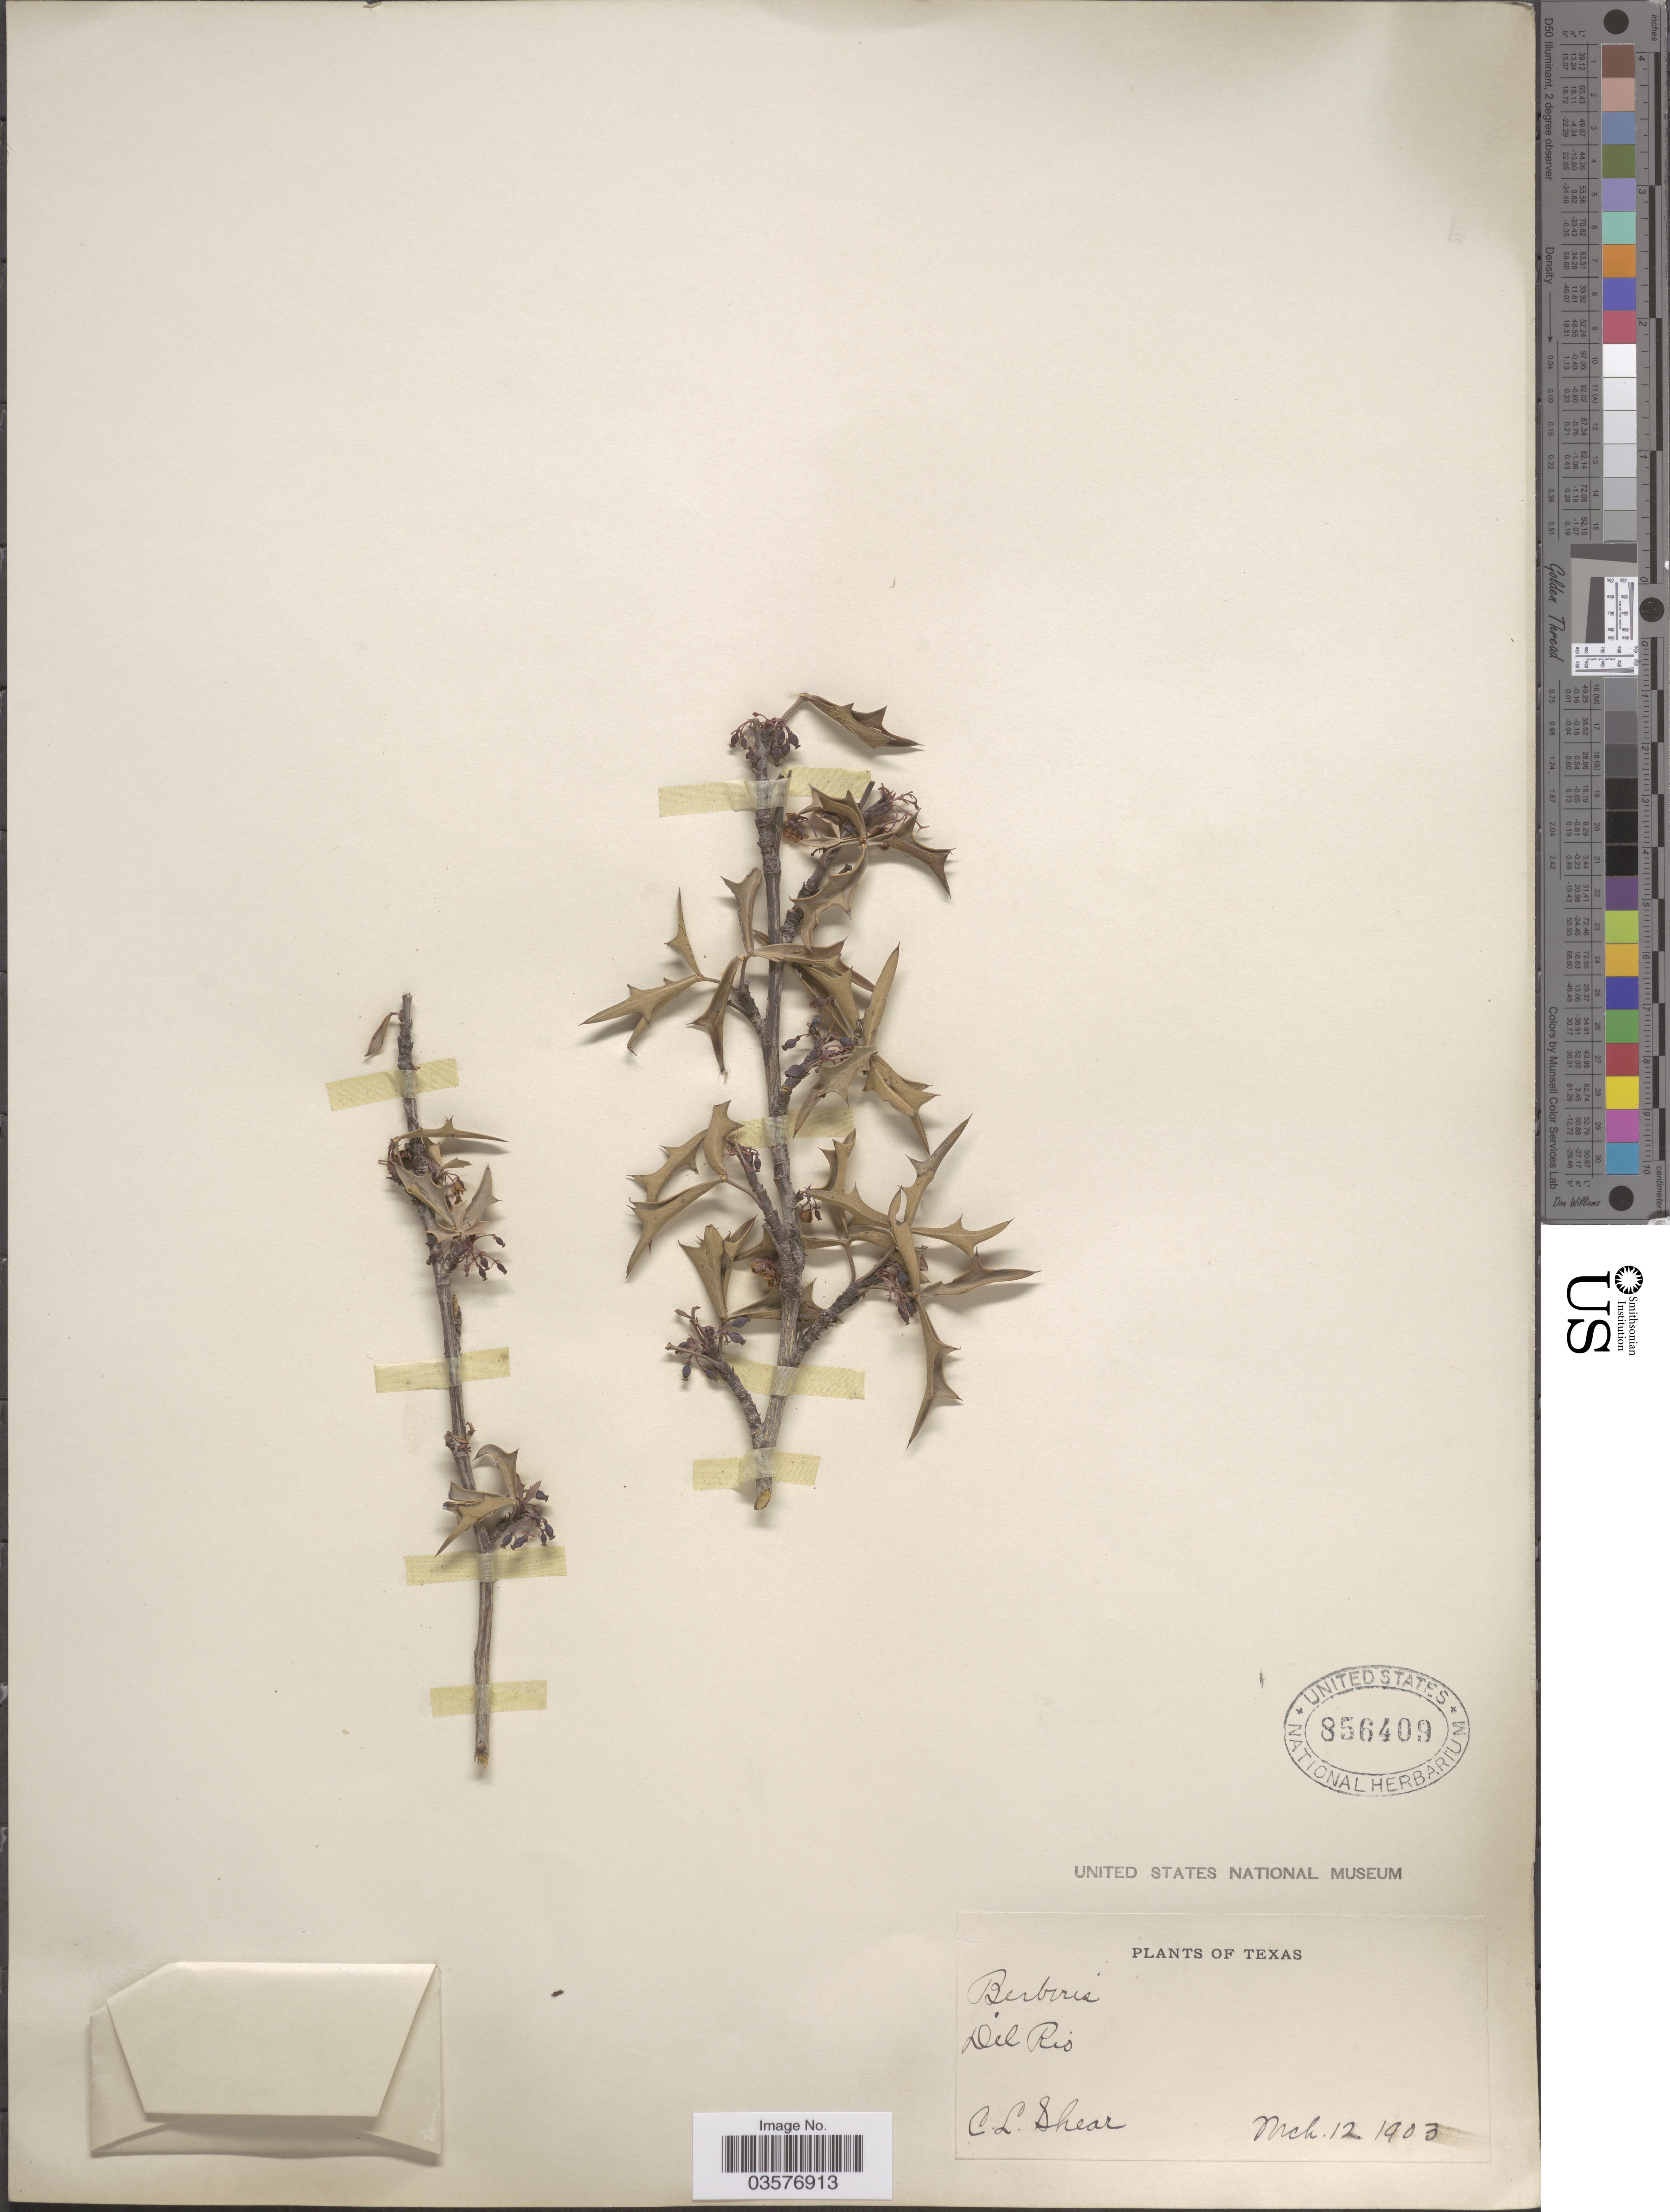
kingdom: Plantae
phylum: Tracheophyta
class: Magnoliopsida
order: Ranunculales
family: Berberidaceae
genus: Mahonia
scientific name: Mahonia trifoliolata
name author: (Monic.) Fedde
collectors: C. L. Shear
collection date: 1903-03-12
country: United States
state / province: Texas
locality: Del Rio.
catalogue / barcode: US 856409